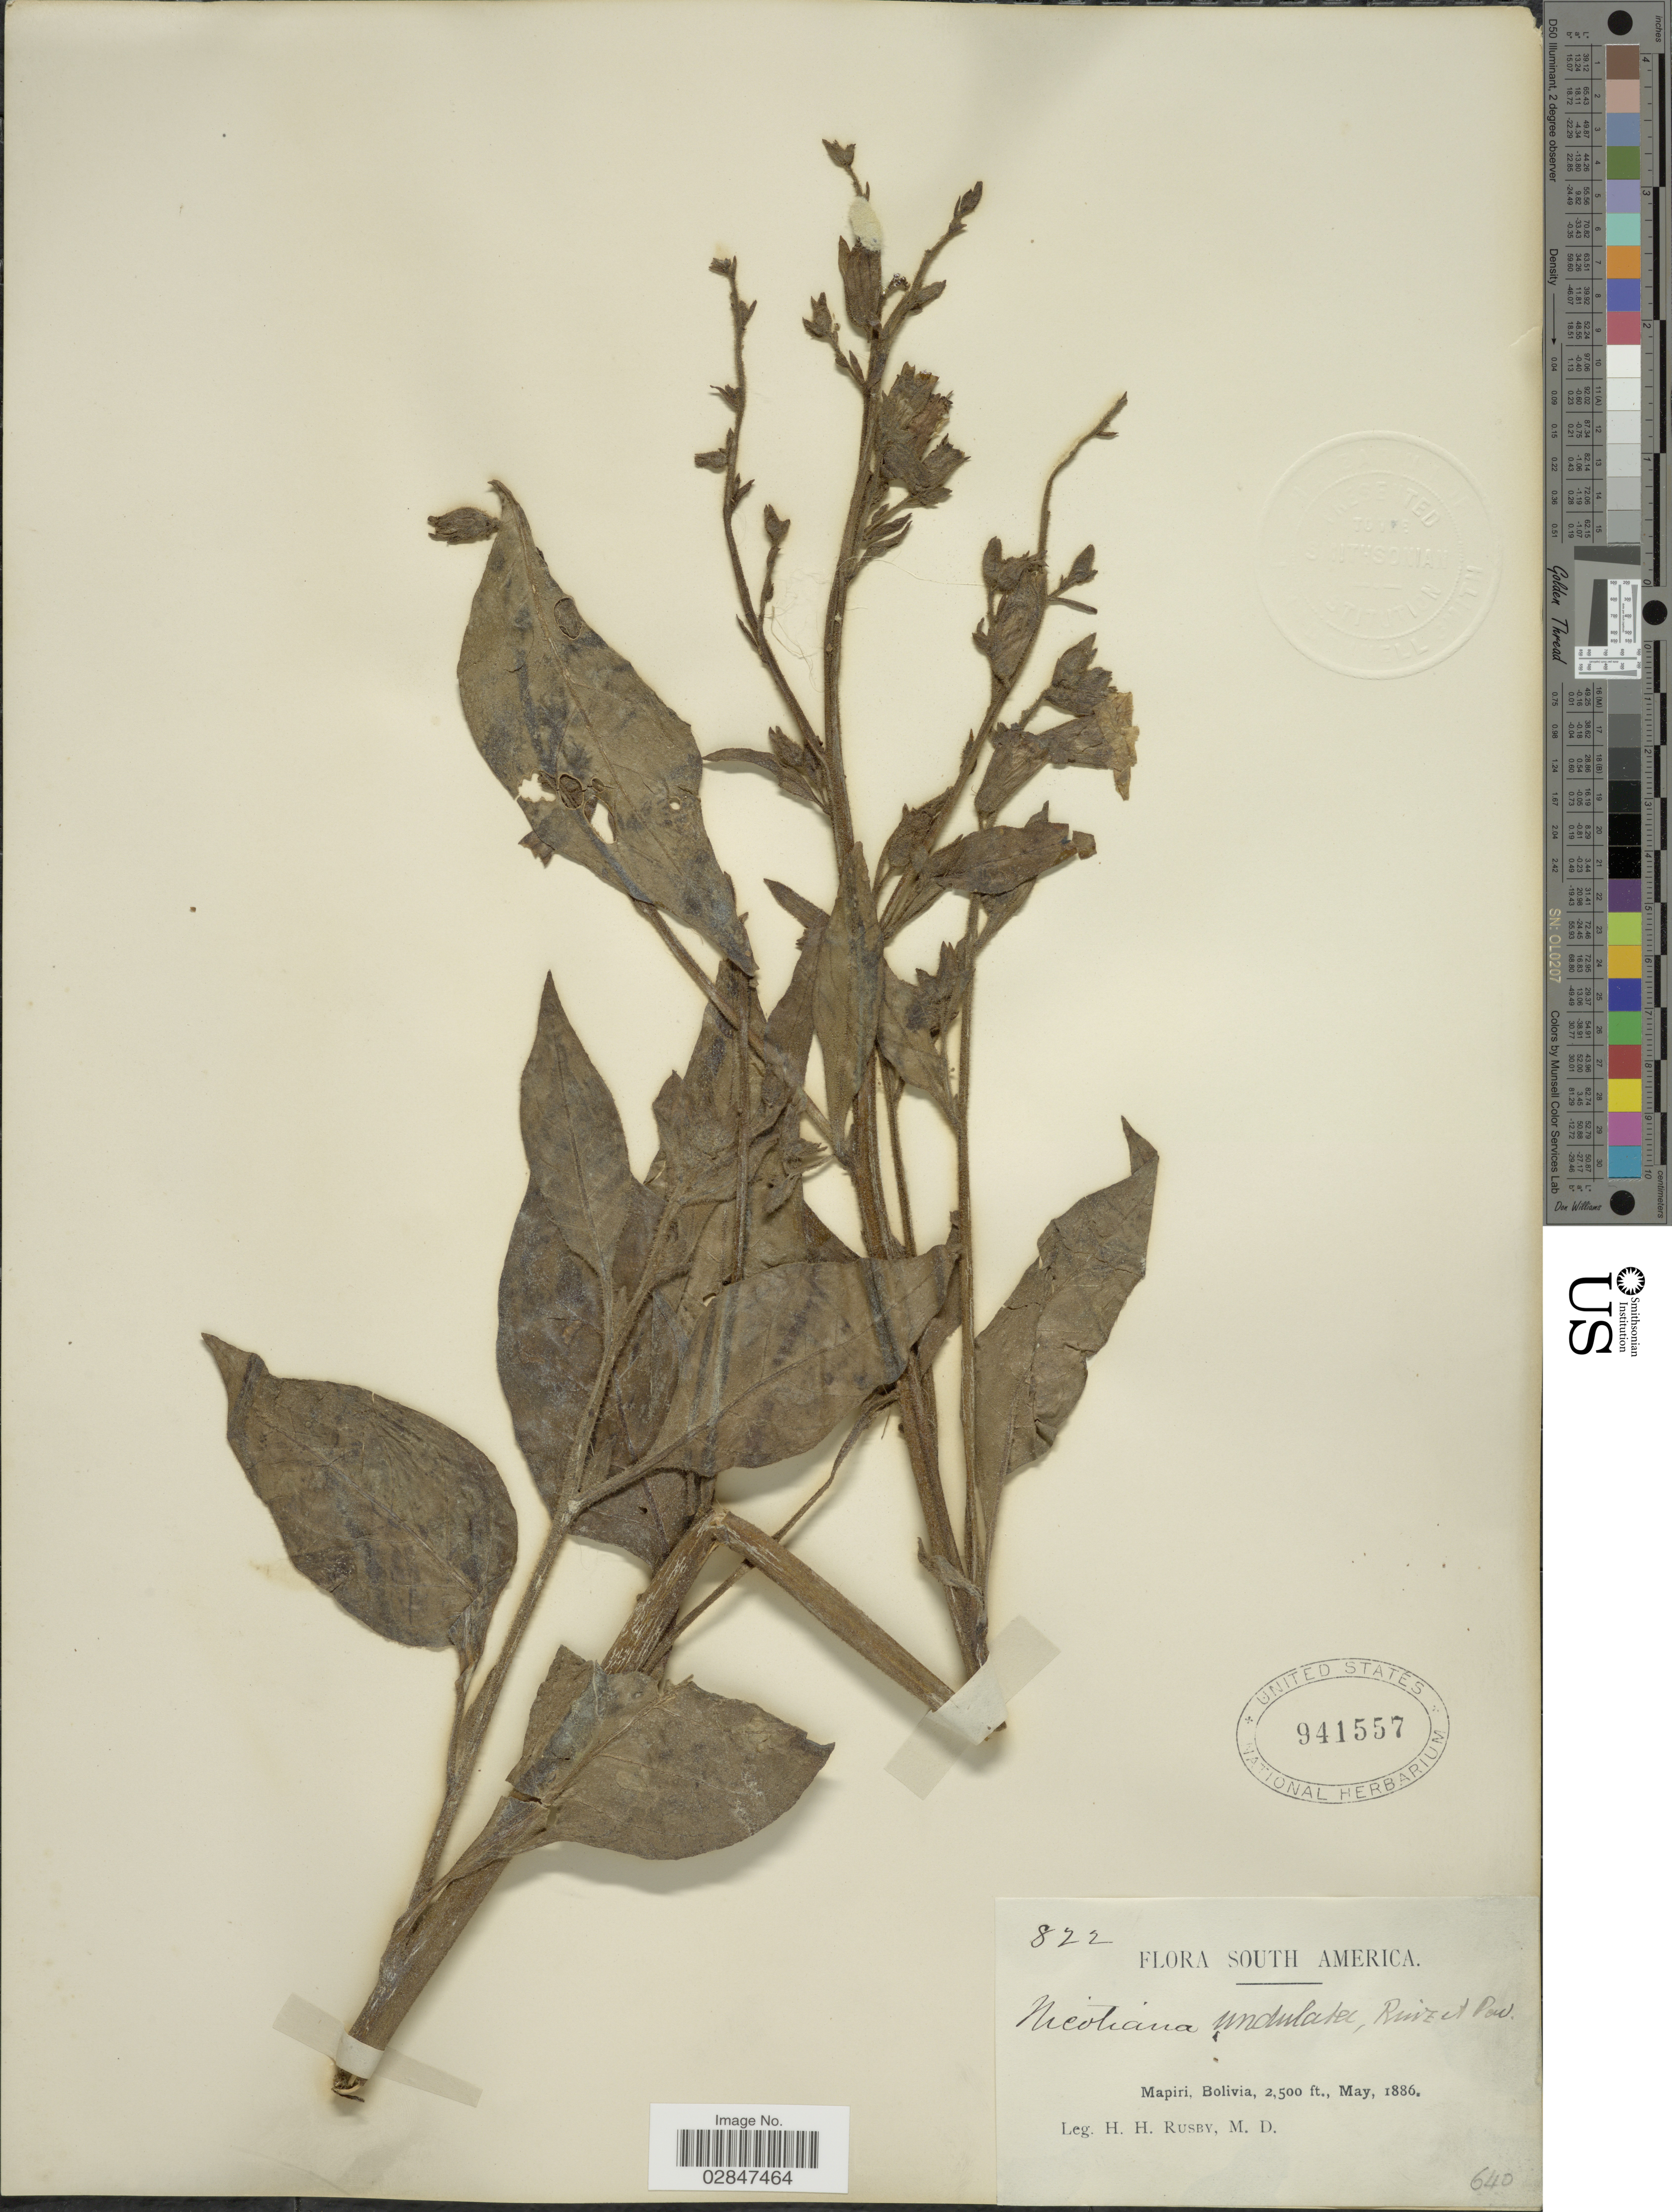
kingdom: Plantae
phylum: Tracheophyta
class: Magnoliopsida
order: Solanales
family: Solanaceae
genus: Nicotiana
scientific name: Nicotiana undulata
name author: Ruiz & Pav.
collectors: H. H. Rusby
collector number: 822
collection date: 1886-05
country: Bolivia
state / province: La Páz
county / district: Larecaja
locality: Mapiri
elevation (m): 762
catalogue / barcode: US 941557